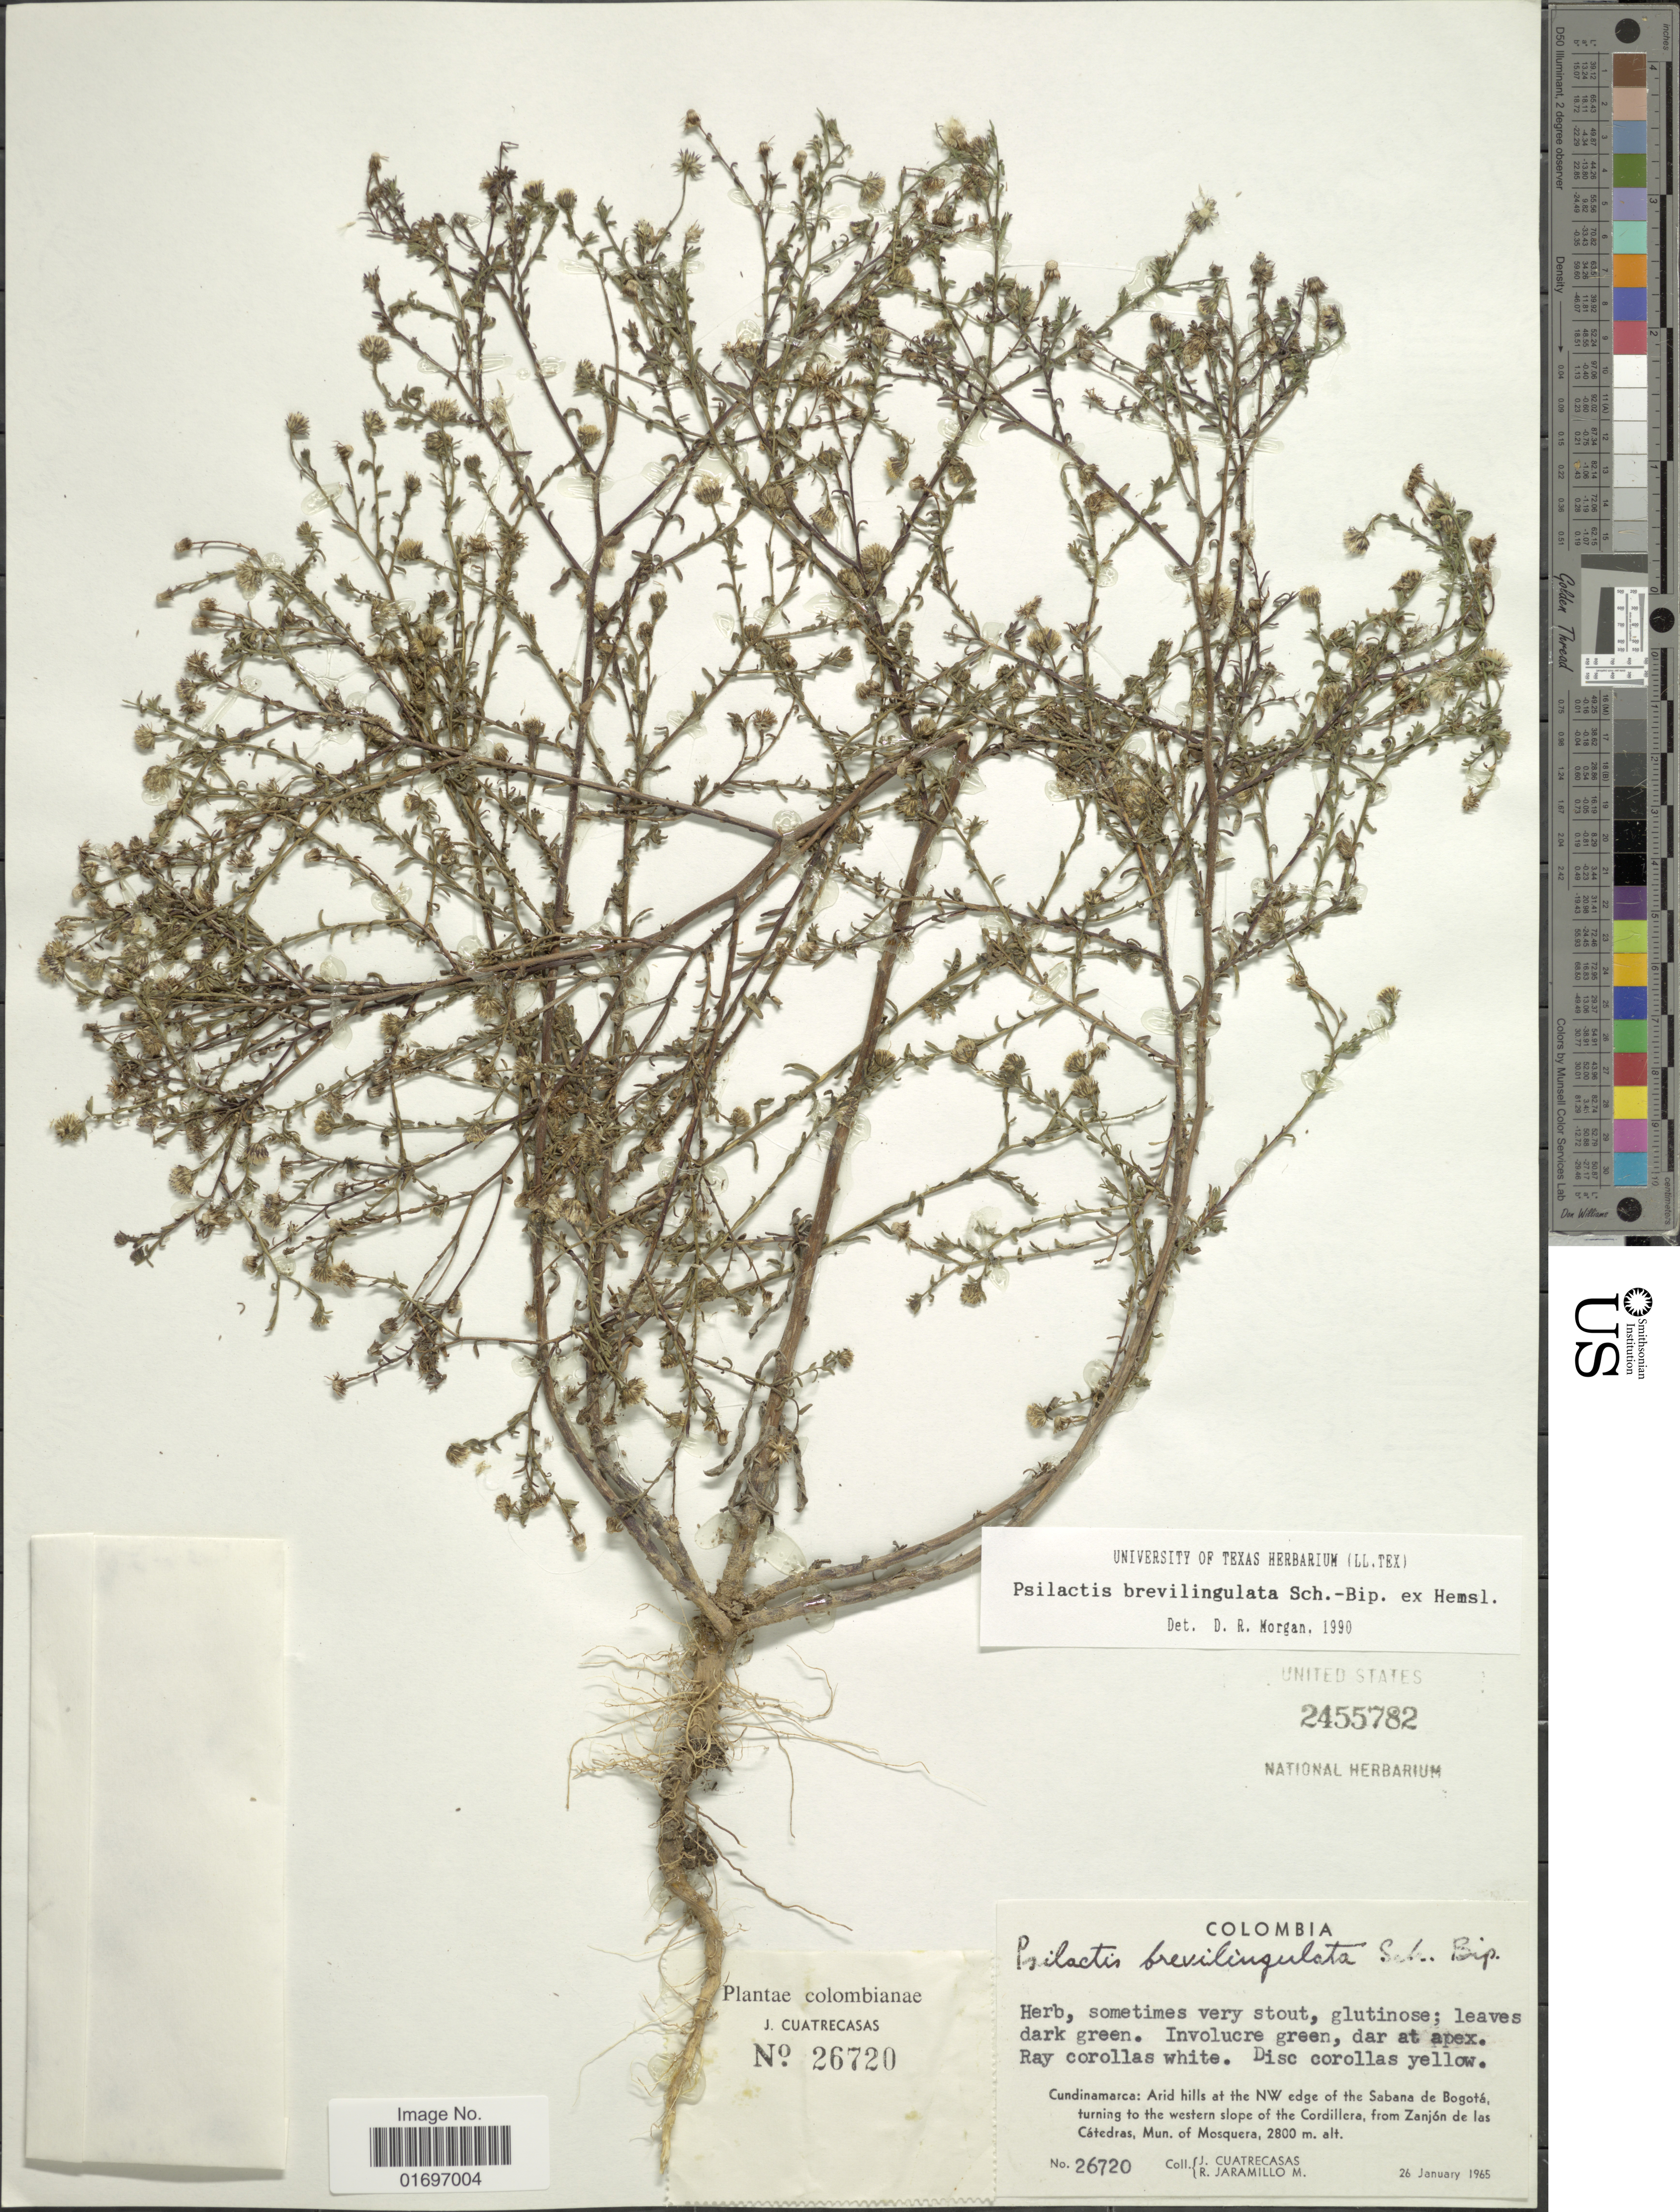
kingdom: Plantae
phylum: Tracheophyta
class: Magnoliopsida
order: Asterales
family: Asteraceae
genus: Psilactis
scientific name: Psilactis brevilingulata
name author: Sch. Bip. ex Hemsl.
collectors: J. Cuatrecasas & R. Jaramillo M.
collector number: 26720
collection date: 1965-01-26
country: Colombia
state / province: Cundinamarca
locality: Cundinamarca: Arid hills at the NW edge of the Sabana de Bogotá, turning to the western slope of the Cordillera, from Zanjón de las Cátedras, Mun. of Mosquera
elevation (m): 2800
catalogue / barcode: US 2455782